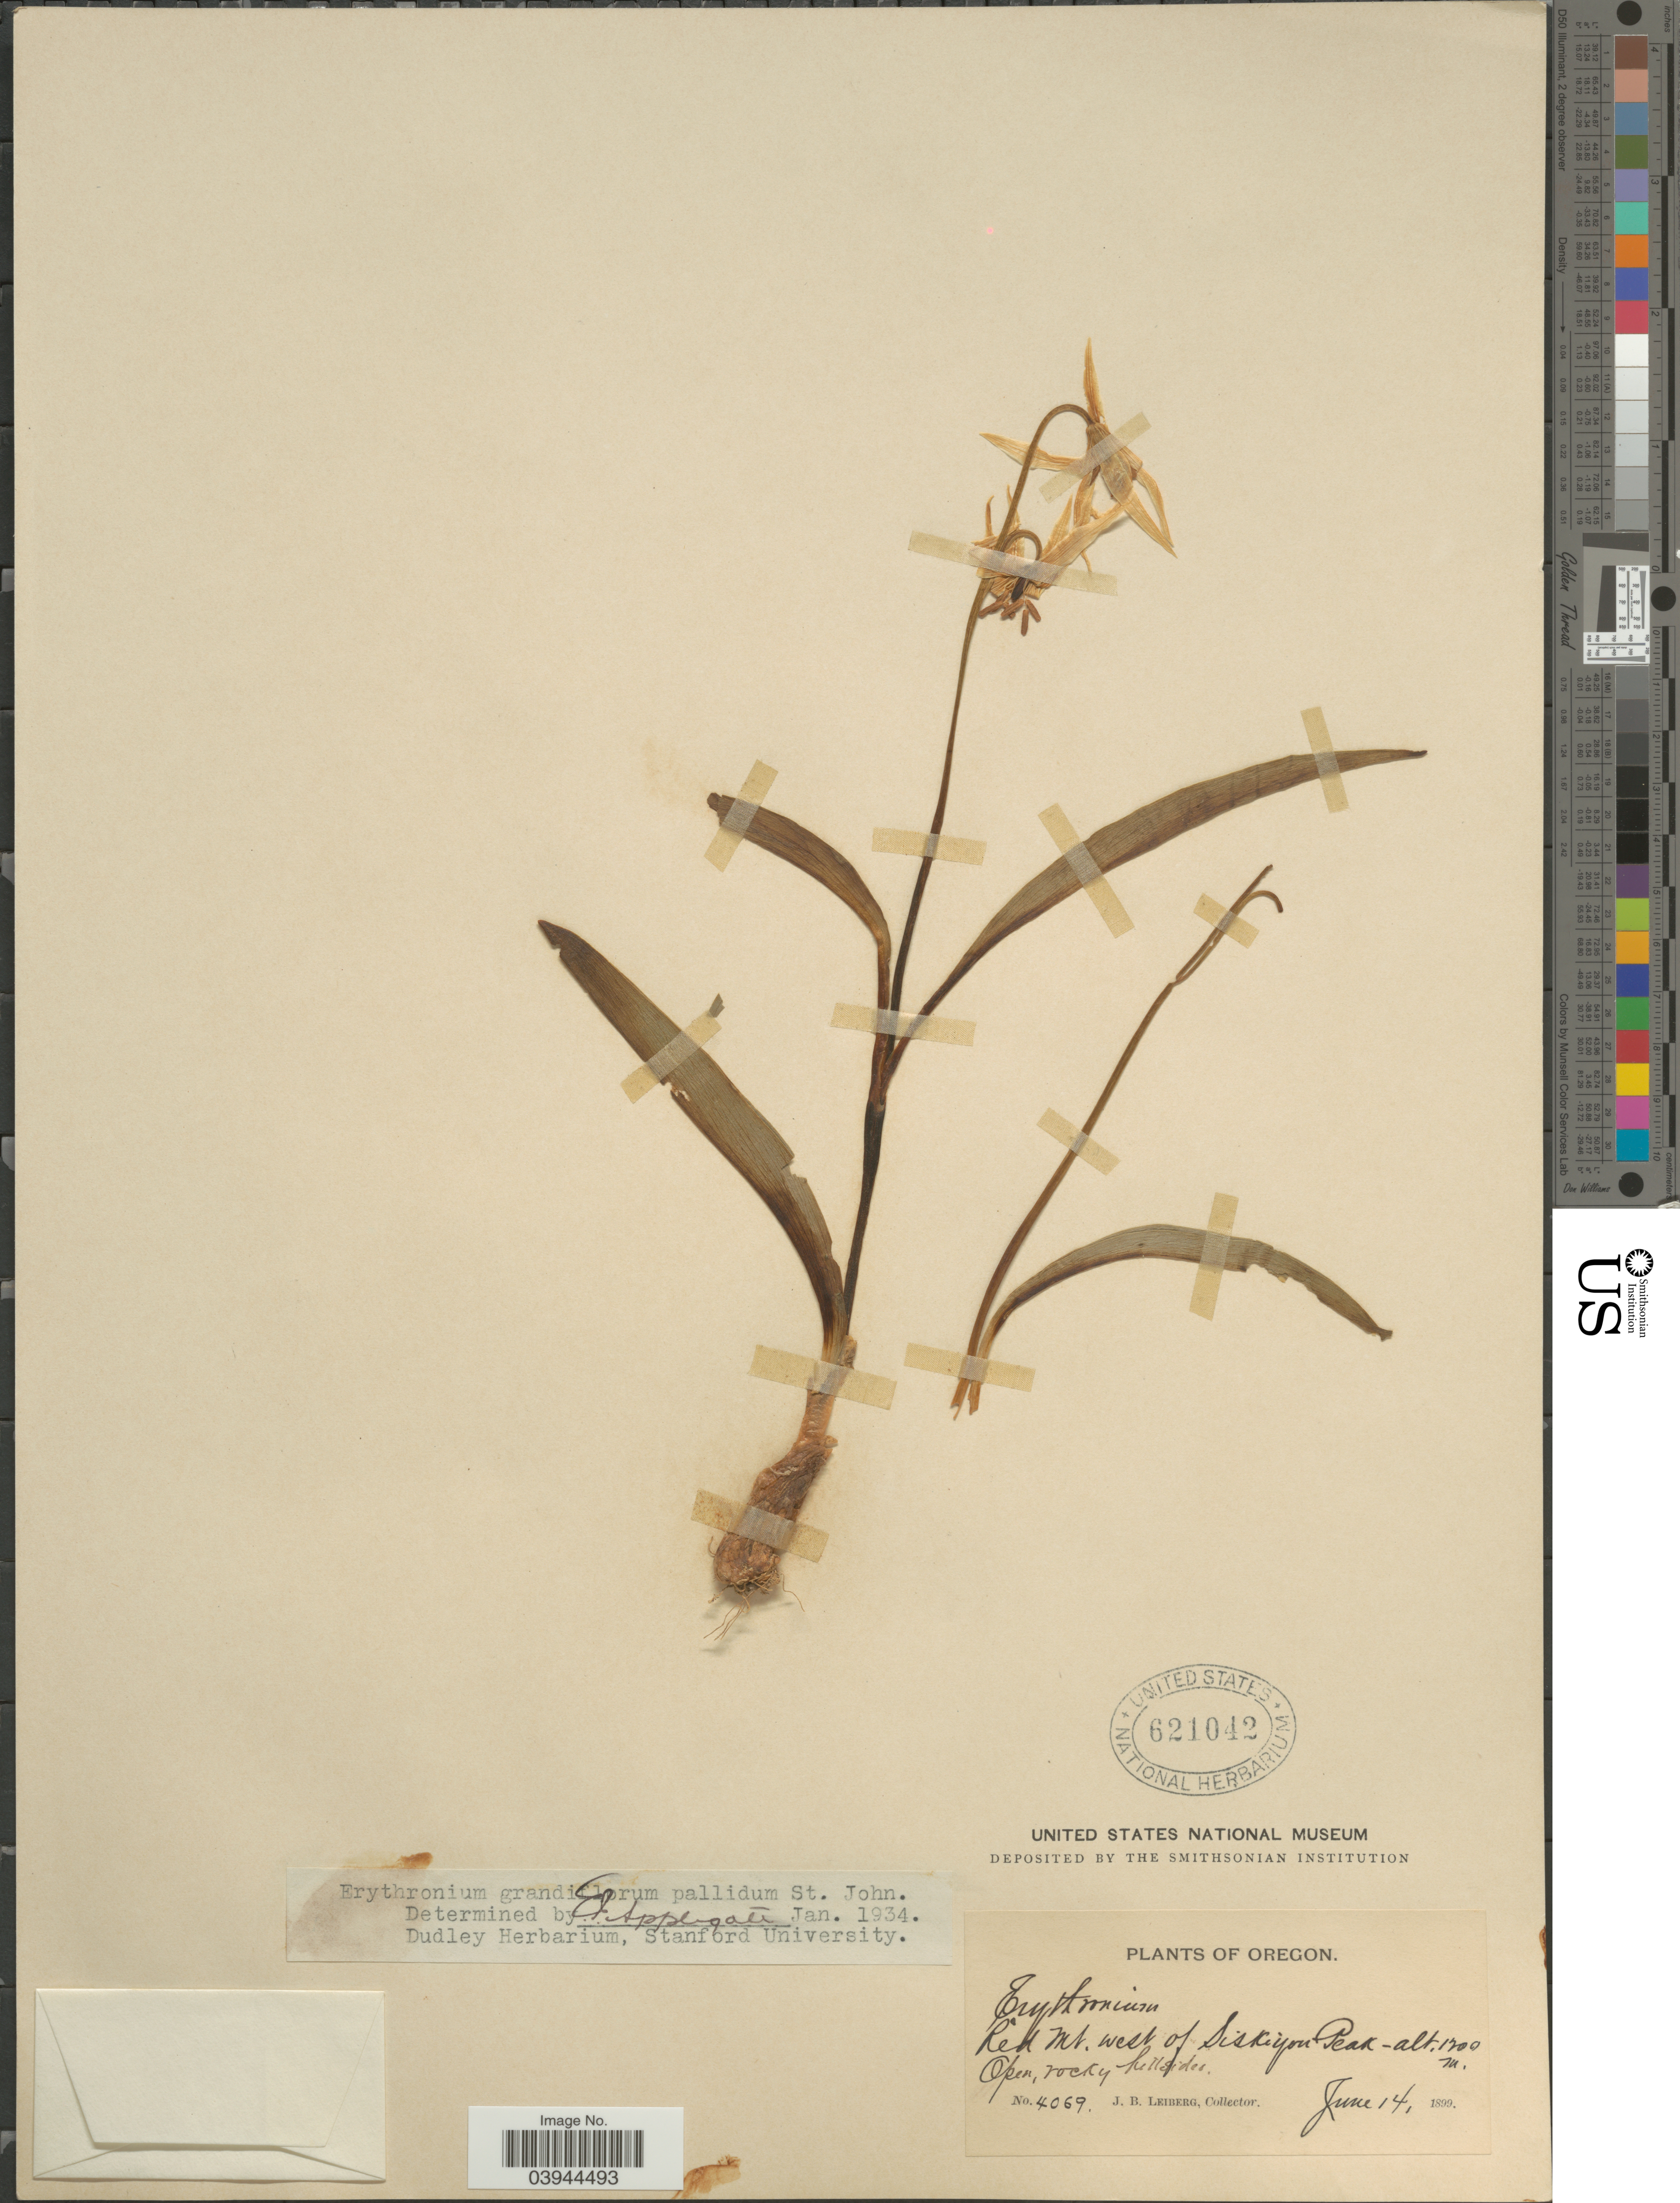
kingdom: Plantae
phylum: Tracheophyta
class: Liliopsida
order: Liliales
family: Liliaceae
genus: Erythronium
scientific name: Erythronium grandiflorum var. pallidum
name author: H. St. John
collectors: J. B. Leiberg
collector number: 4069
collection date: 1899-06-14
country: United States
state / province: Oregon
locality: Red Mt. west of Siskiyou Peak.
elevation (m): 1200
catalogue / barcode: US 621042